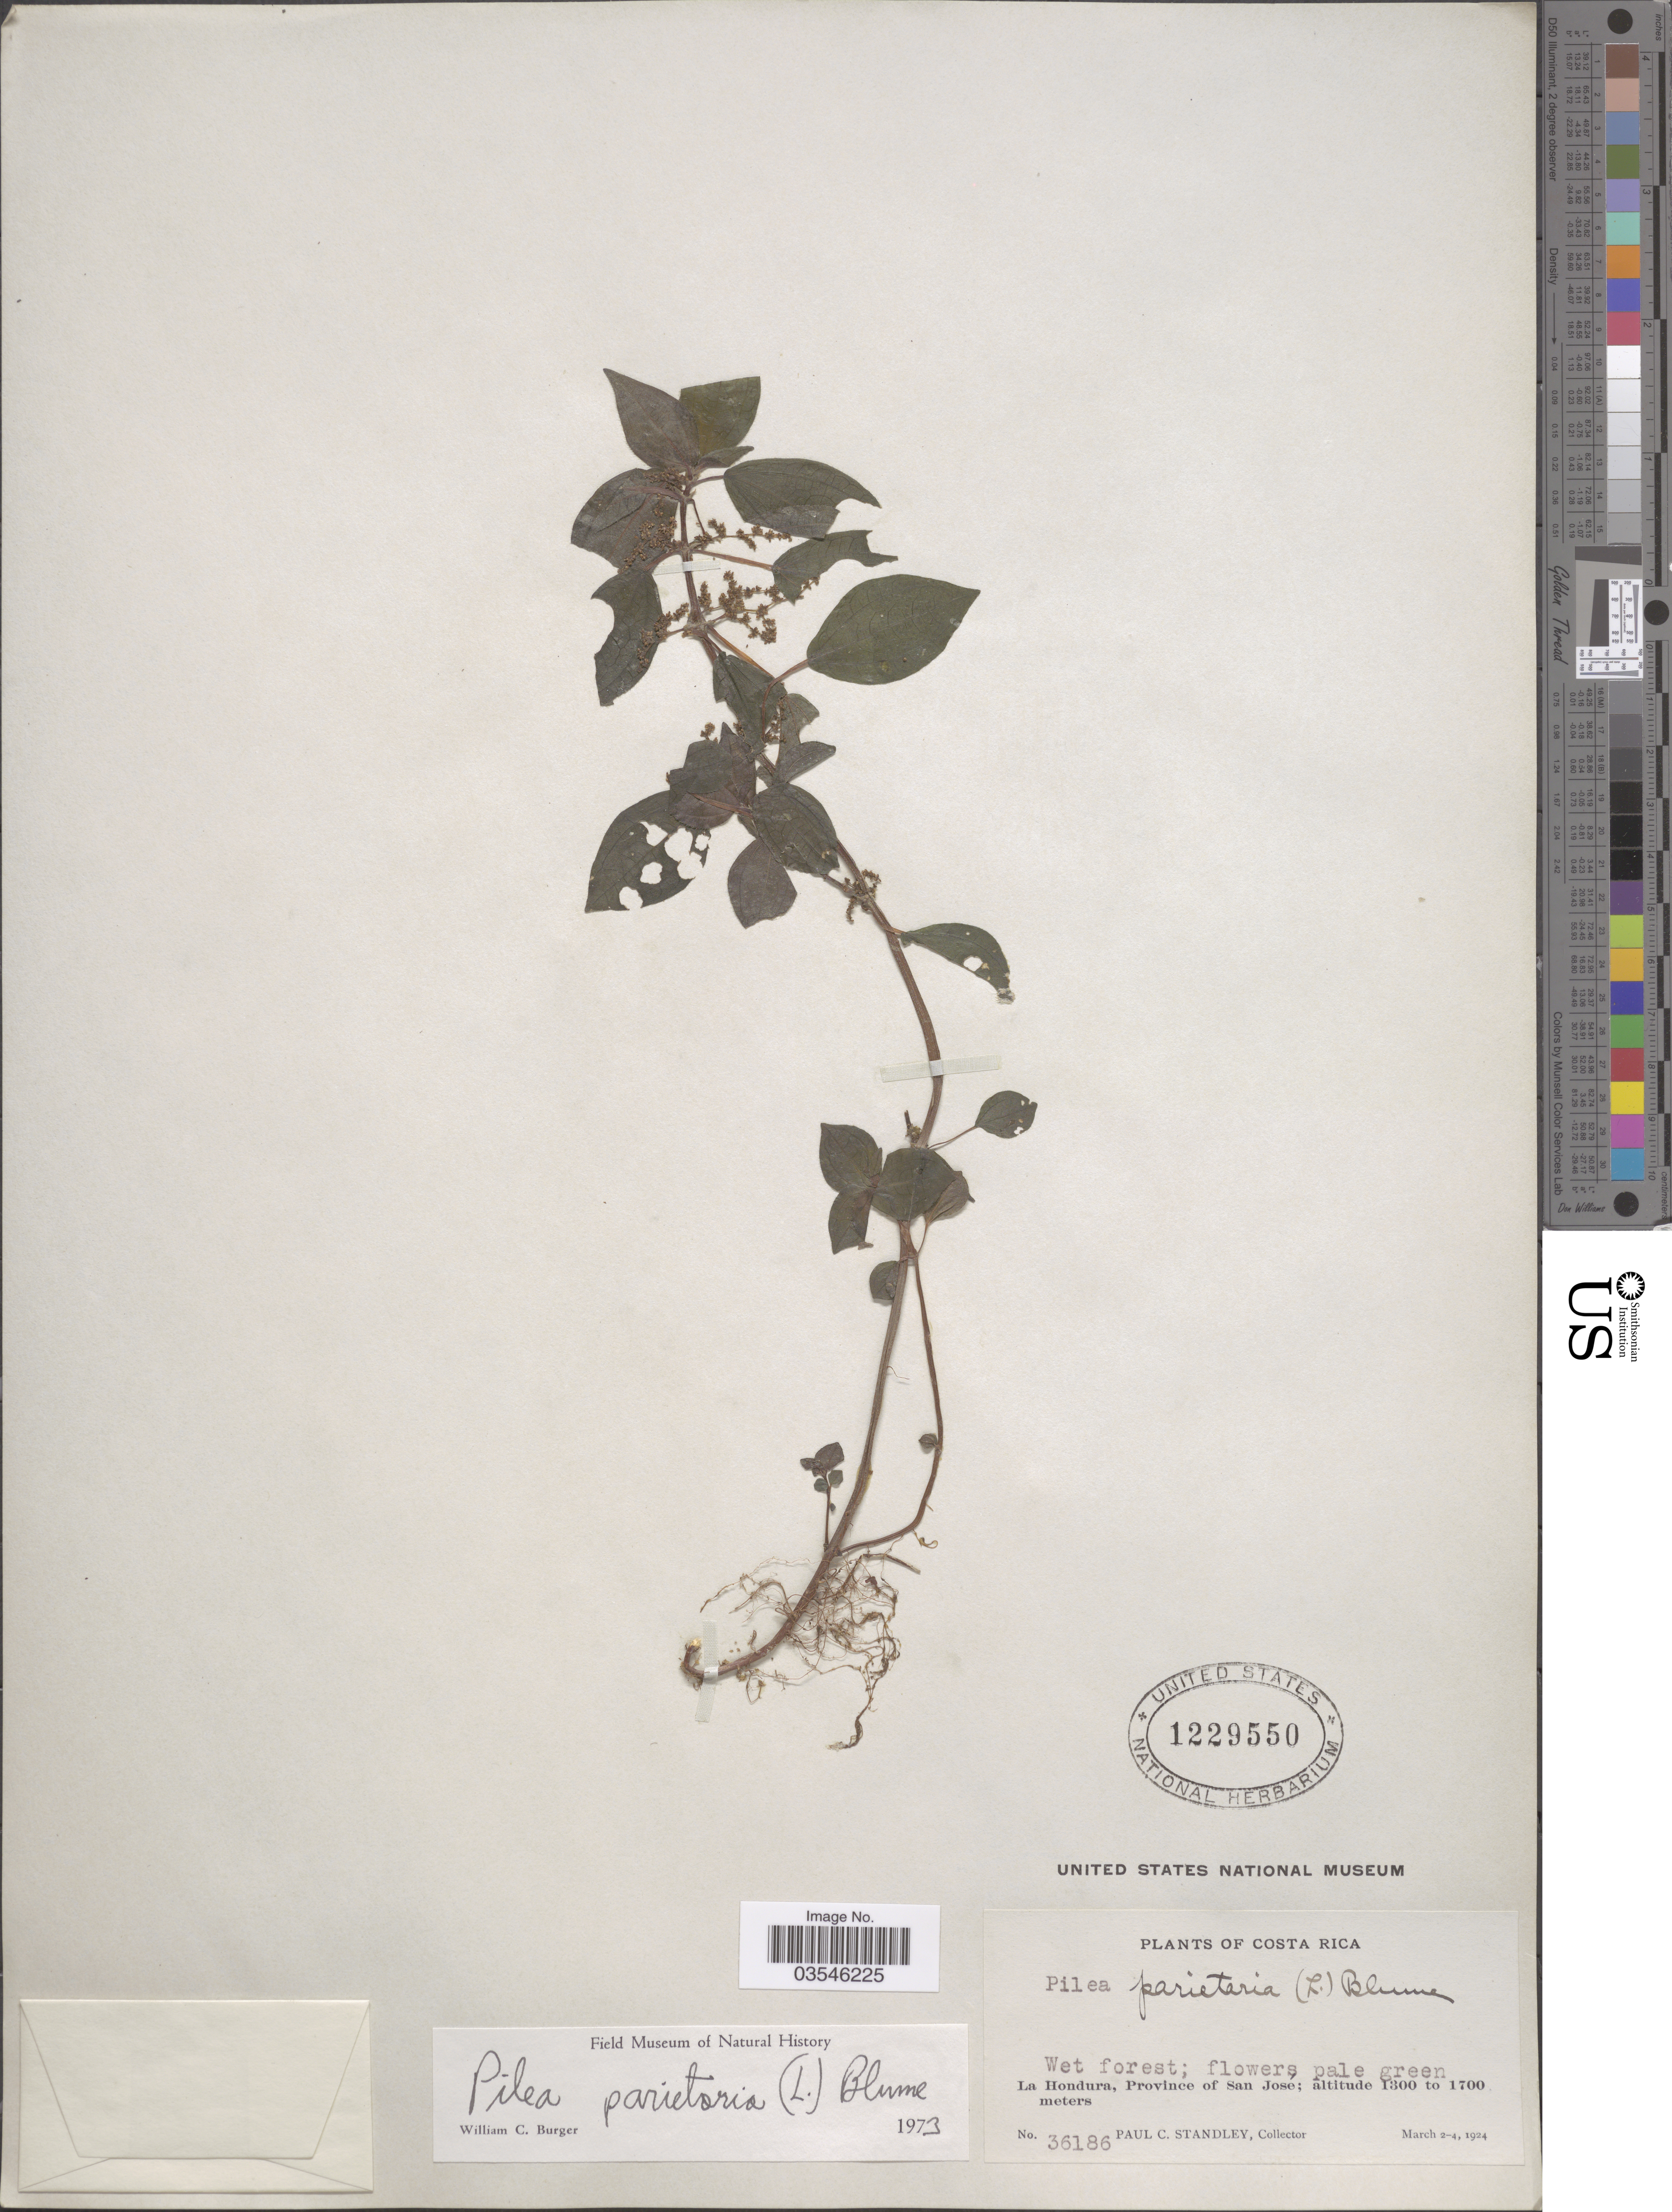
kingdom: Plantae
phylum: Tracheophyta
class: Magnoliopsida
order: Rosales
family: Urticaceae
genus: Pilea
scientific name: Pilea parietaria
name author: (L.) Blume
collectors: P. C. Standley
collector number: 36186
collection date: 1924-03-02/1924-03-04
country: Costa Rica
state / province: San José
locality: La Hondura, Province of San José.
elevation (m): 1300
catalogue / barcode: US 1229550